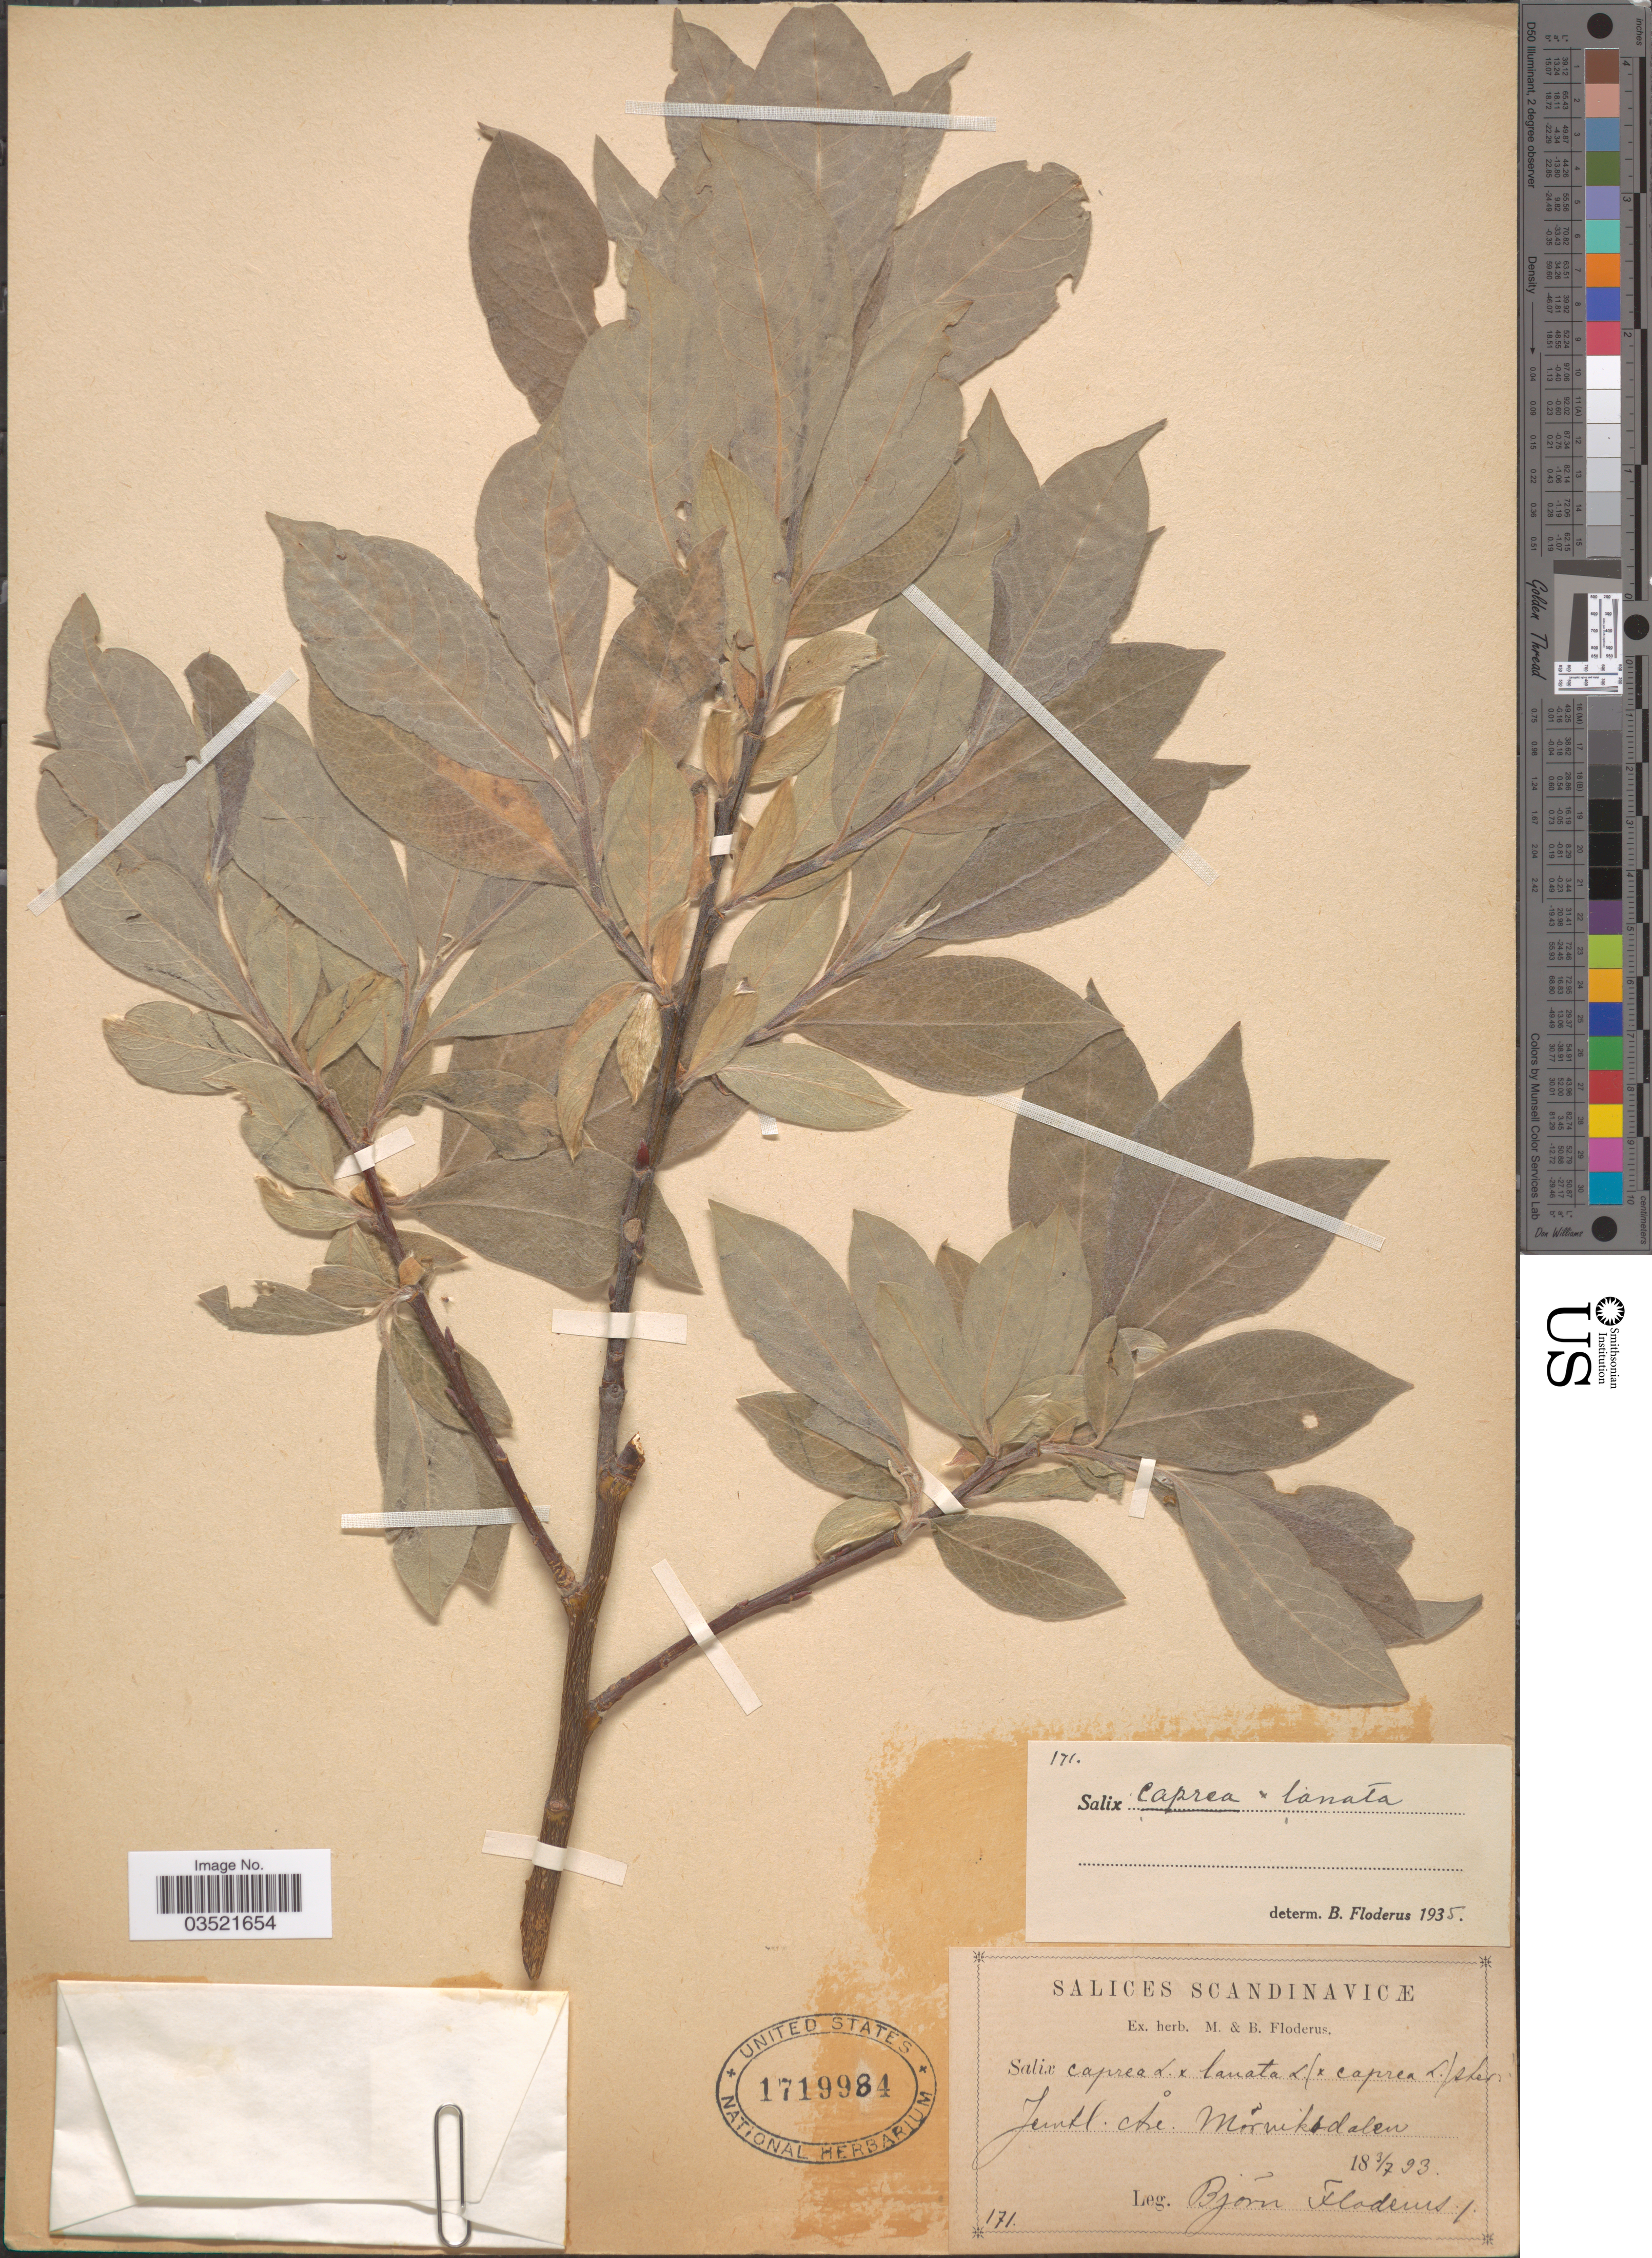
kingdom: Plantae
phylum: Tracheophyta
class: Magnoliopsida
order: Malpighiales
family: Salicaceae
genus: Salix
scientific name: Salix caprea x S. lanata L.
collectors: B. G. O. Floderus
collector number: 171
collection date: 1893-07-03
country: Sweden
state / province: Jämtland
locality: Scandinavicæ. Jamtl. Åre. Morviksdalen.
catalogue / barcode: US 1719984